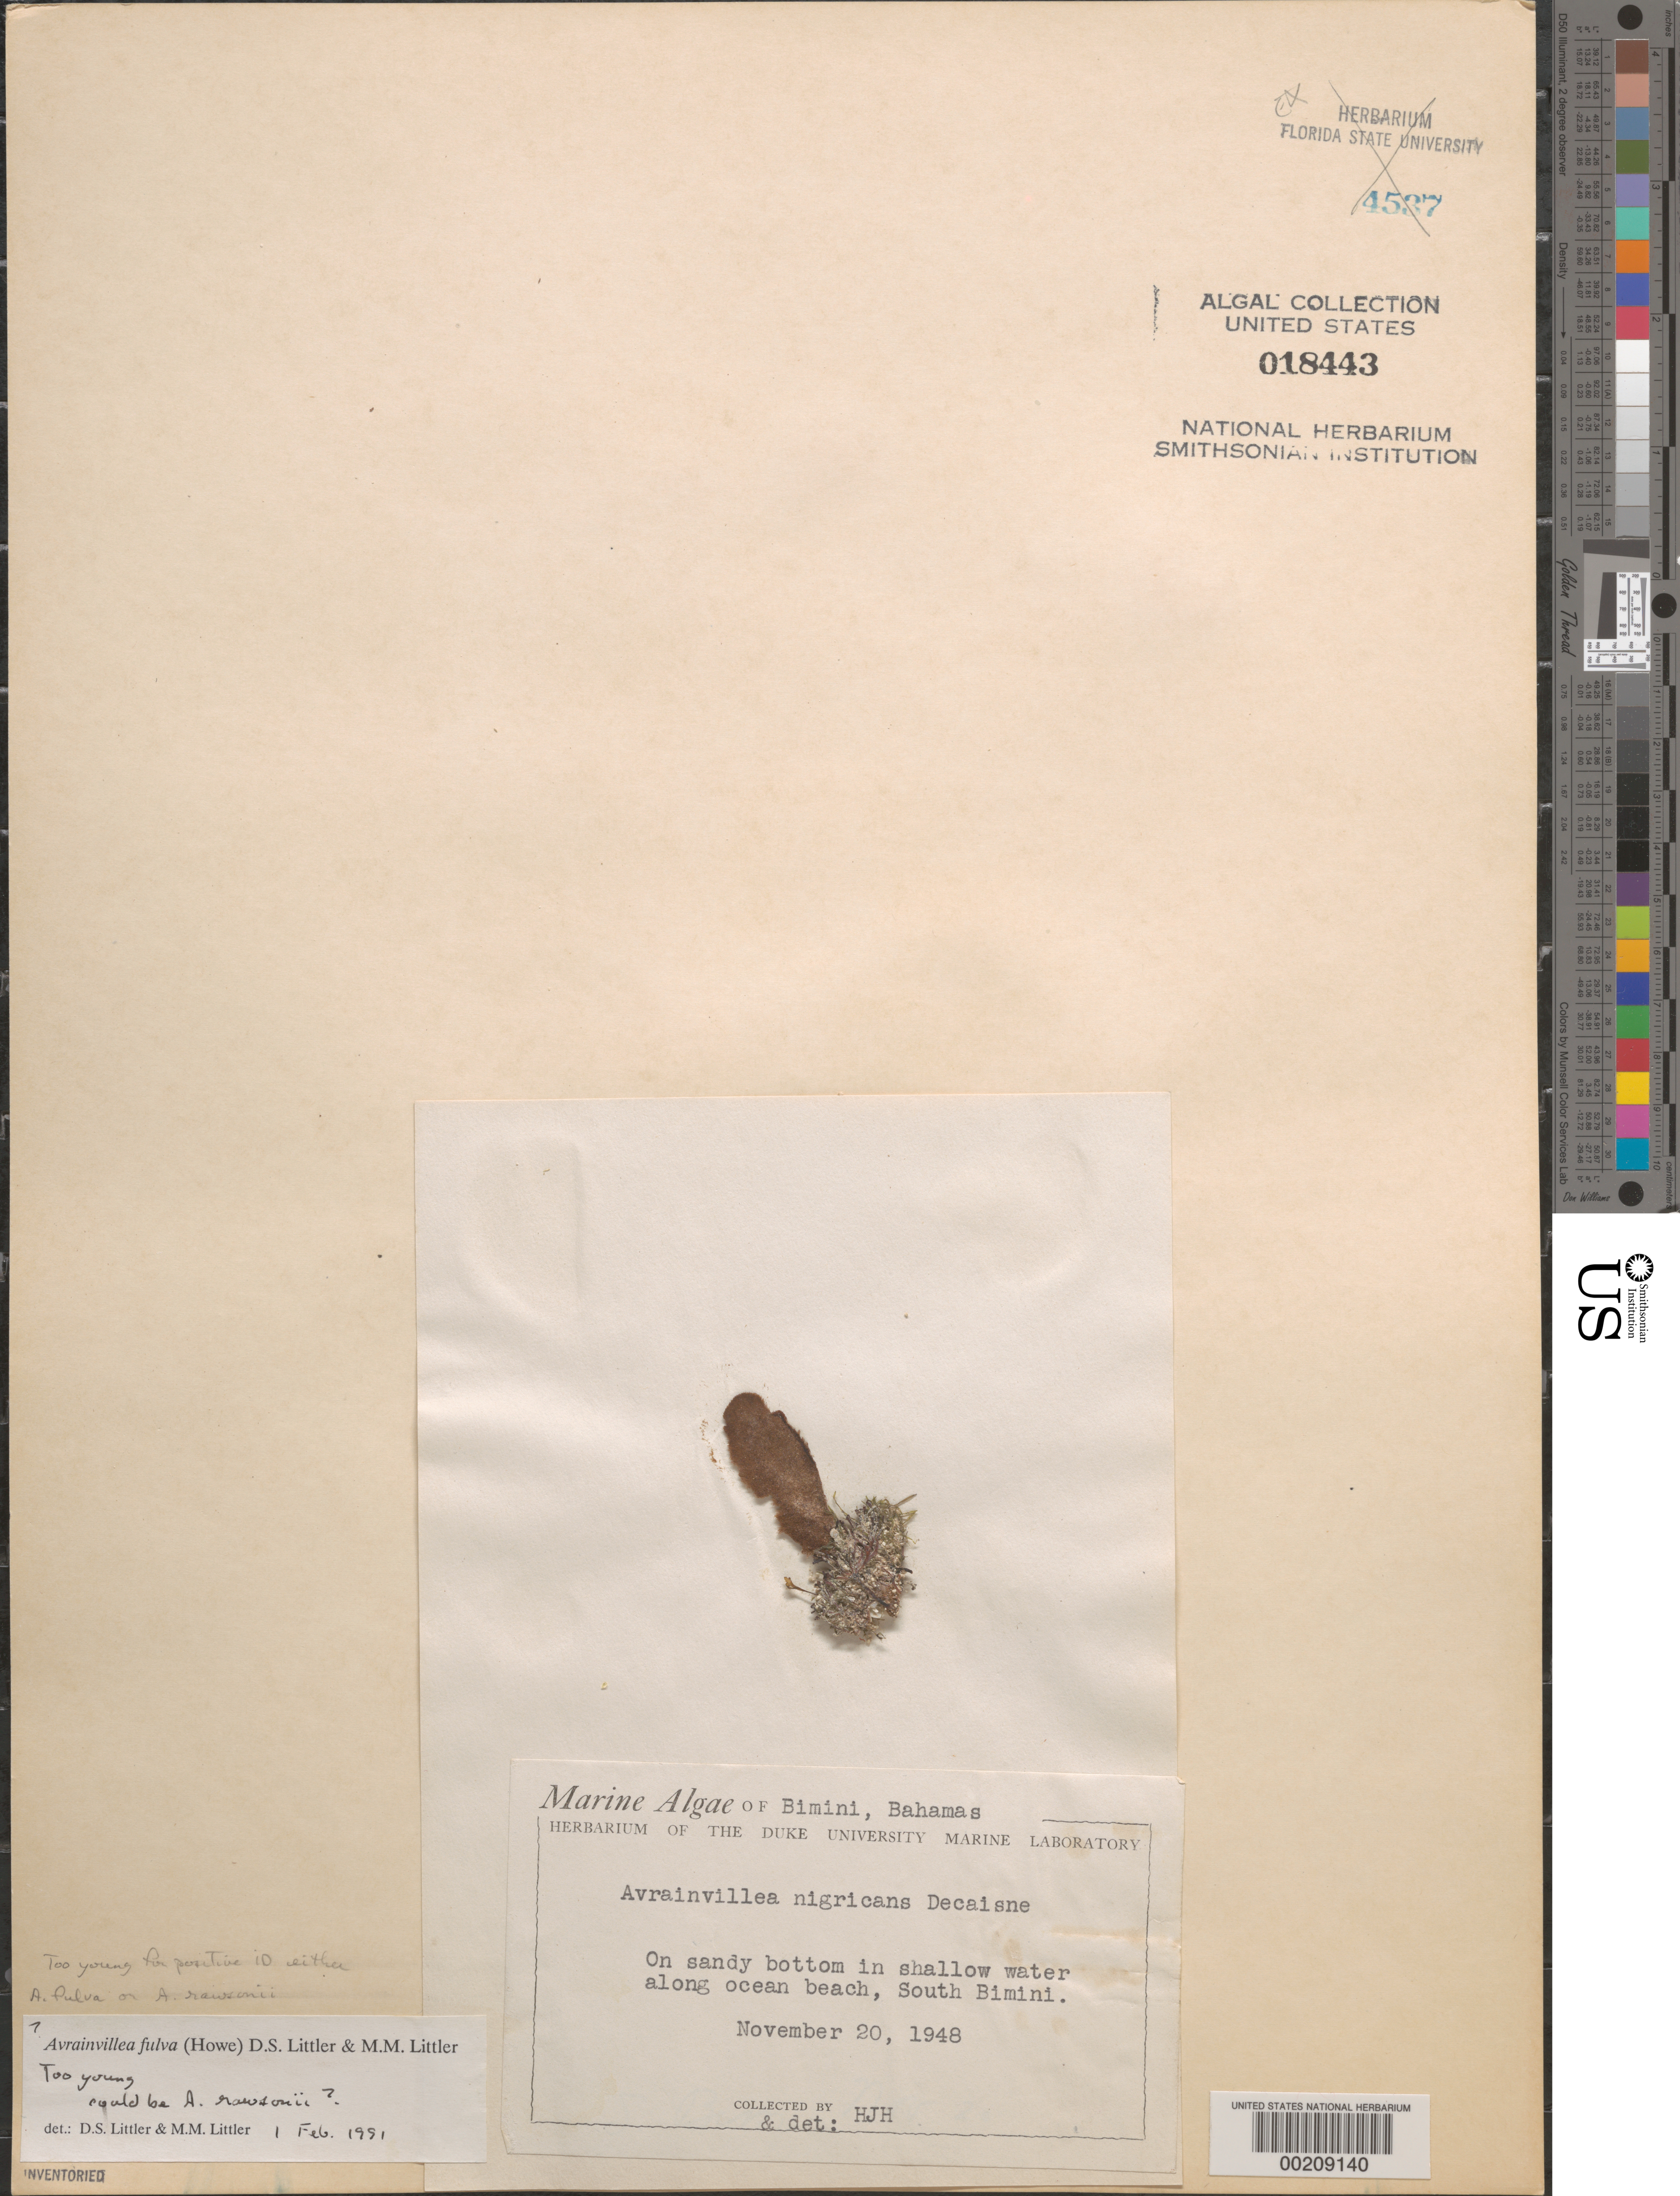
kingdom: Plantae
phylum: Chlorophyta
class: Ulvophyceae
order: Bryopsidales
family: Dichotomosiphonaceae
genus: Avrainvillea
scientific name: Avrainvillea fulva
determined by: Littler, D. S.; Littler, M. M.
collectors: H. J. Humm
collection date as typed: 20 Nov 1948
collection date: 1948-11-20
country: Bahamas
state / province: Biminis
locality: South bimini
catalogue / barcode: US 18443